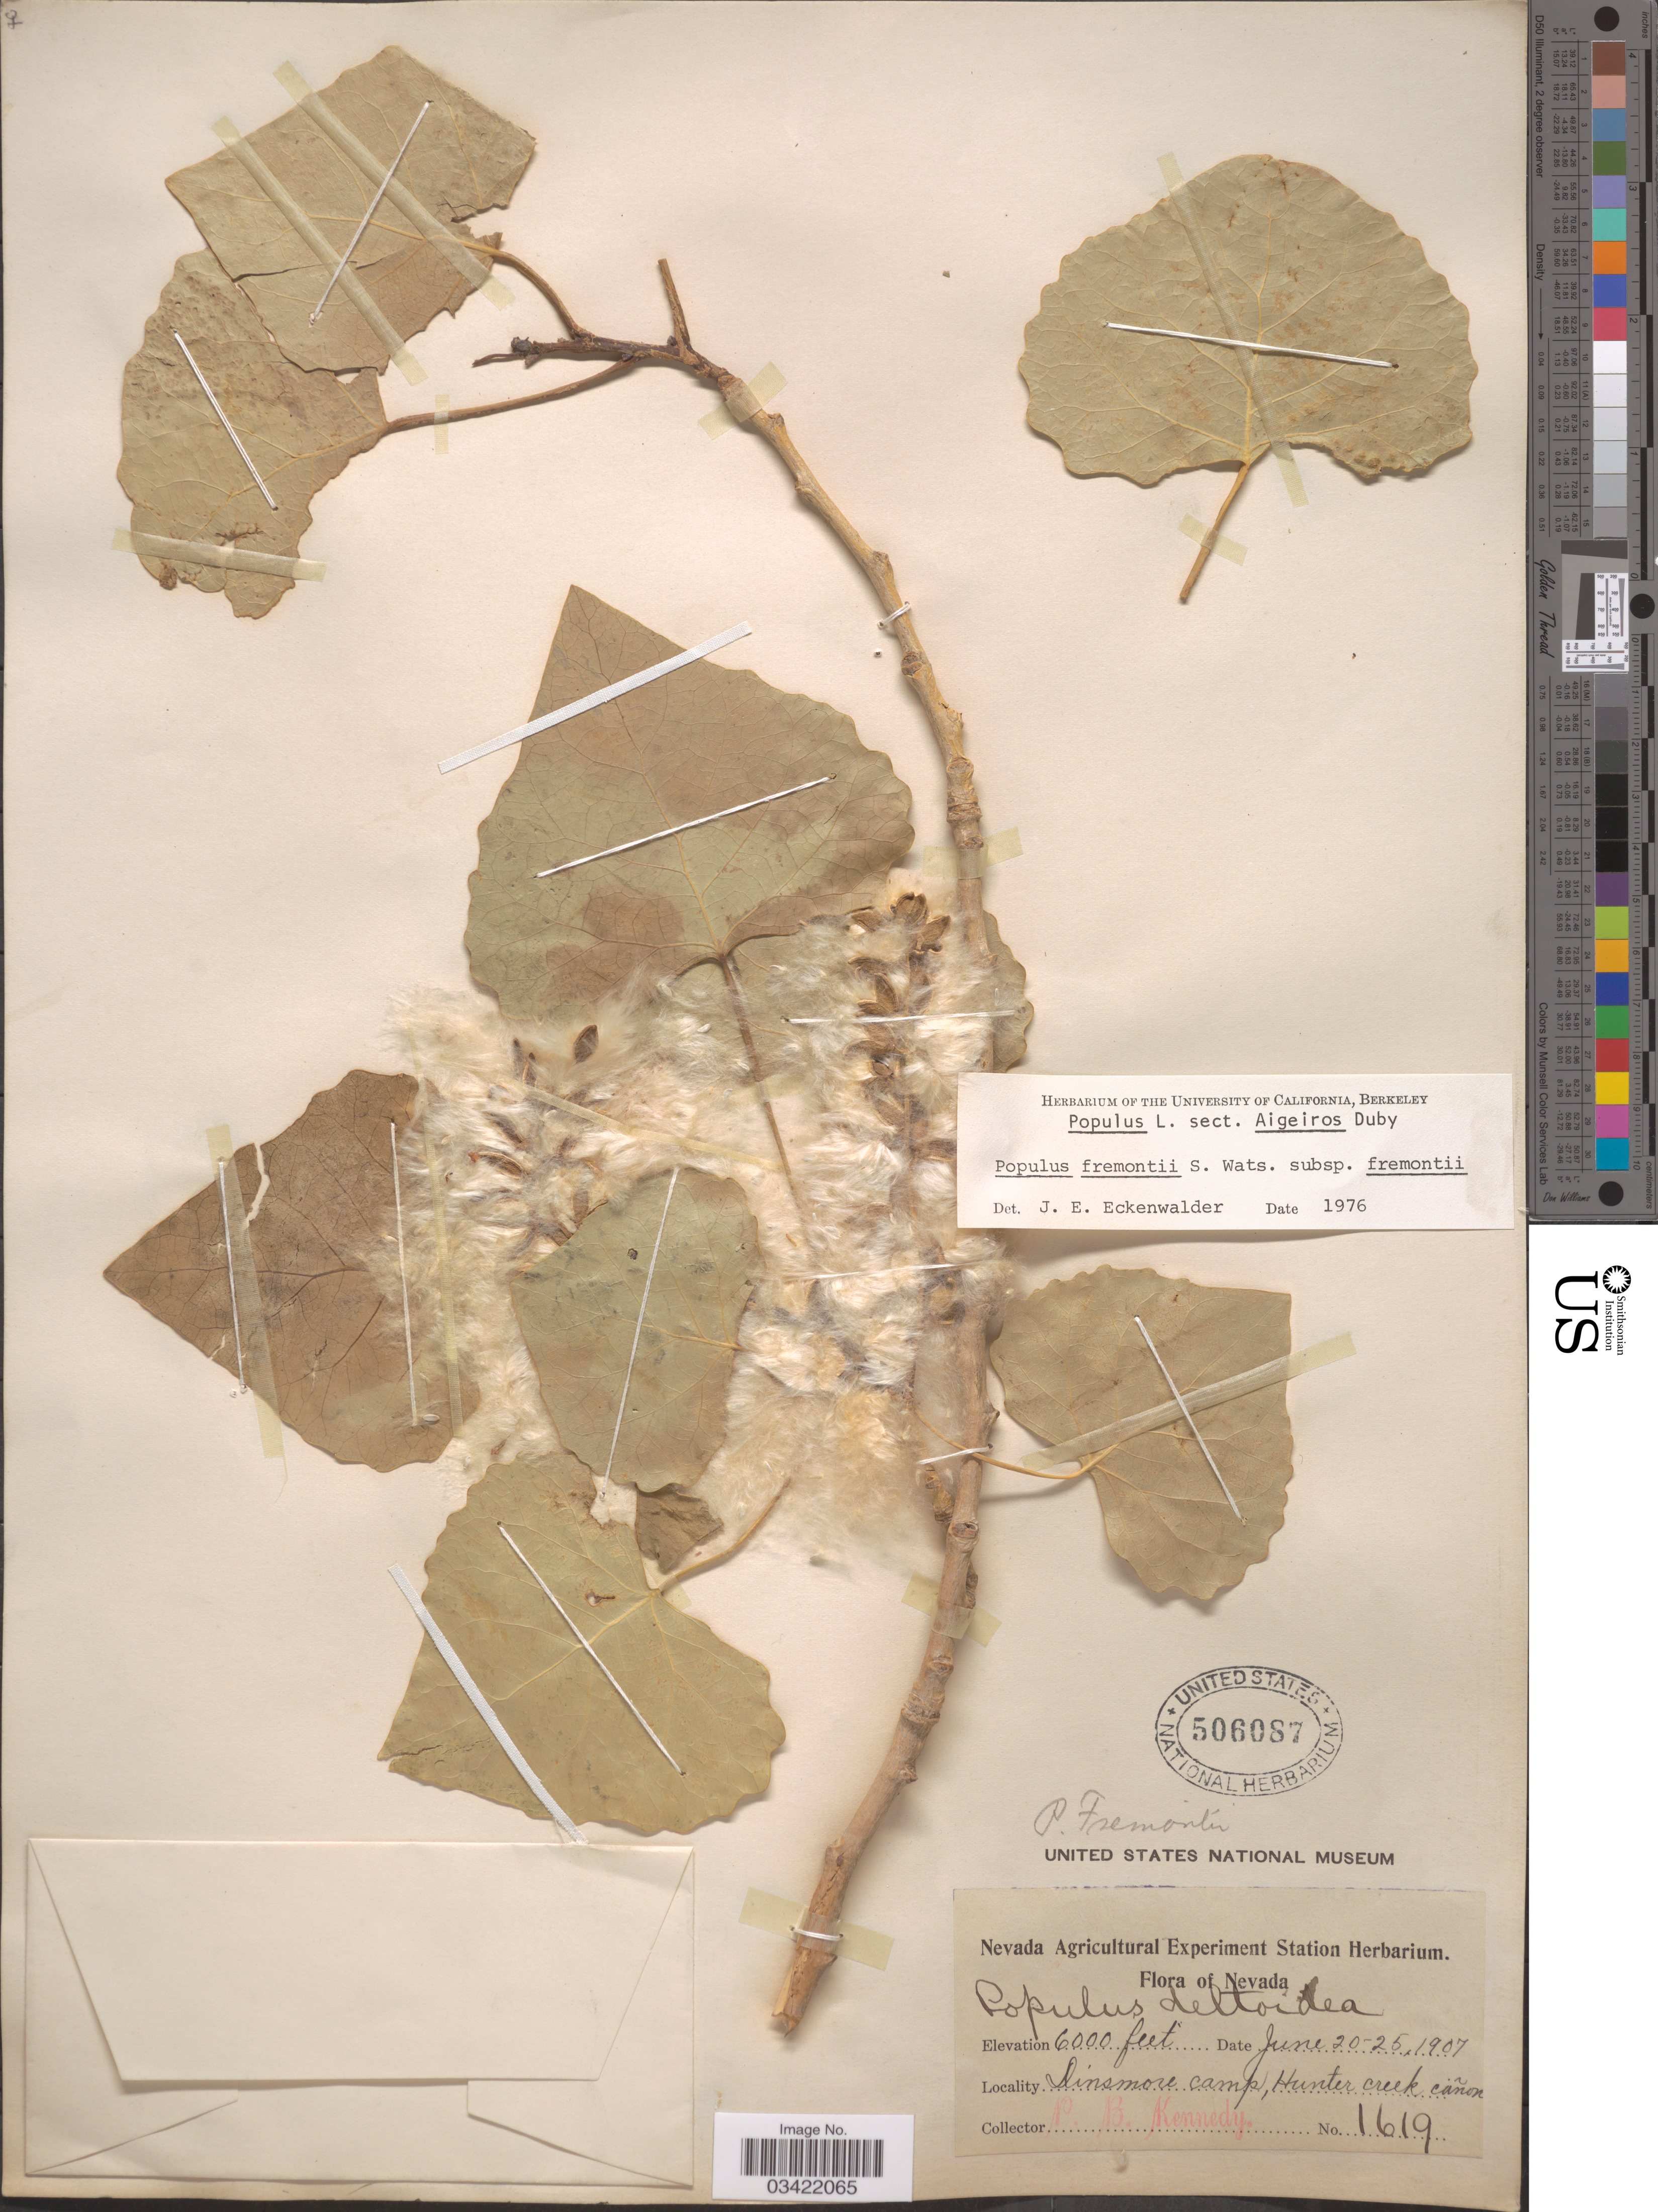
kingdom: Plantae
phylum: Tracheophyta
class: Magnoliopsida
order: Malpighiales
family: Salicaceae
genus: Populus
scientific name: Populus fremontii subsp. fremontii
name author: S. Watson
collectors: P. B. Kennedy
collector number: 1619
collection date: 1907-06-20/1907-06-25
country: United States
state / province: Nevada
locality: Dinsmore camp, Hunter creek cañon.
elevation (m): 1829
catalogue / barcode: US 506087